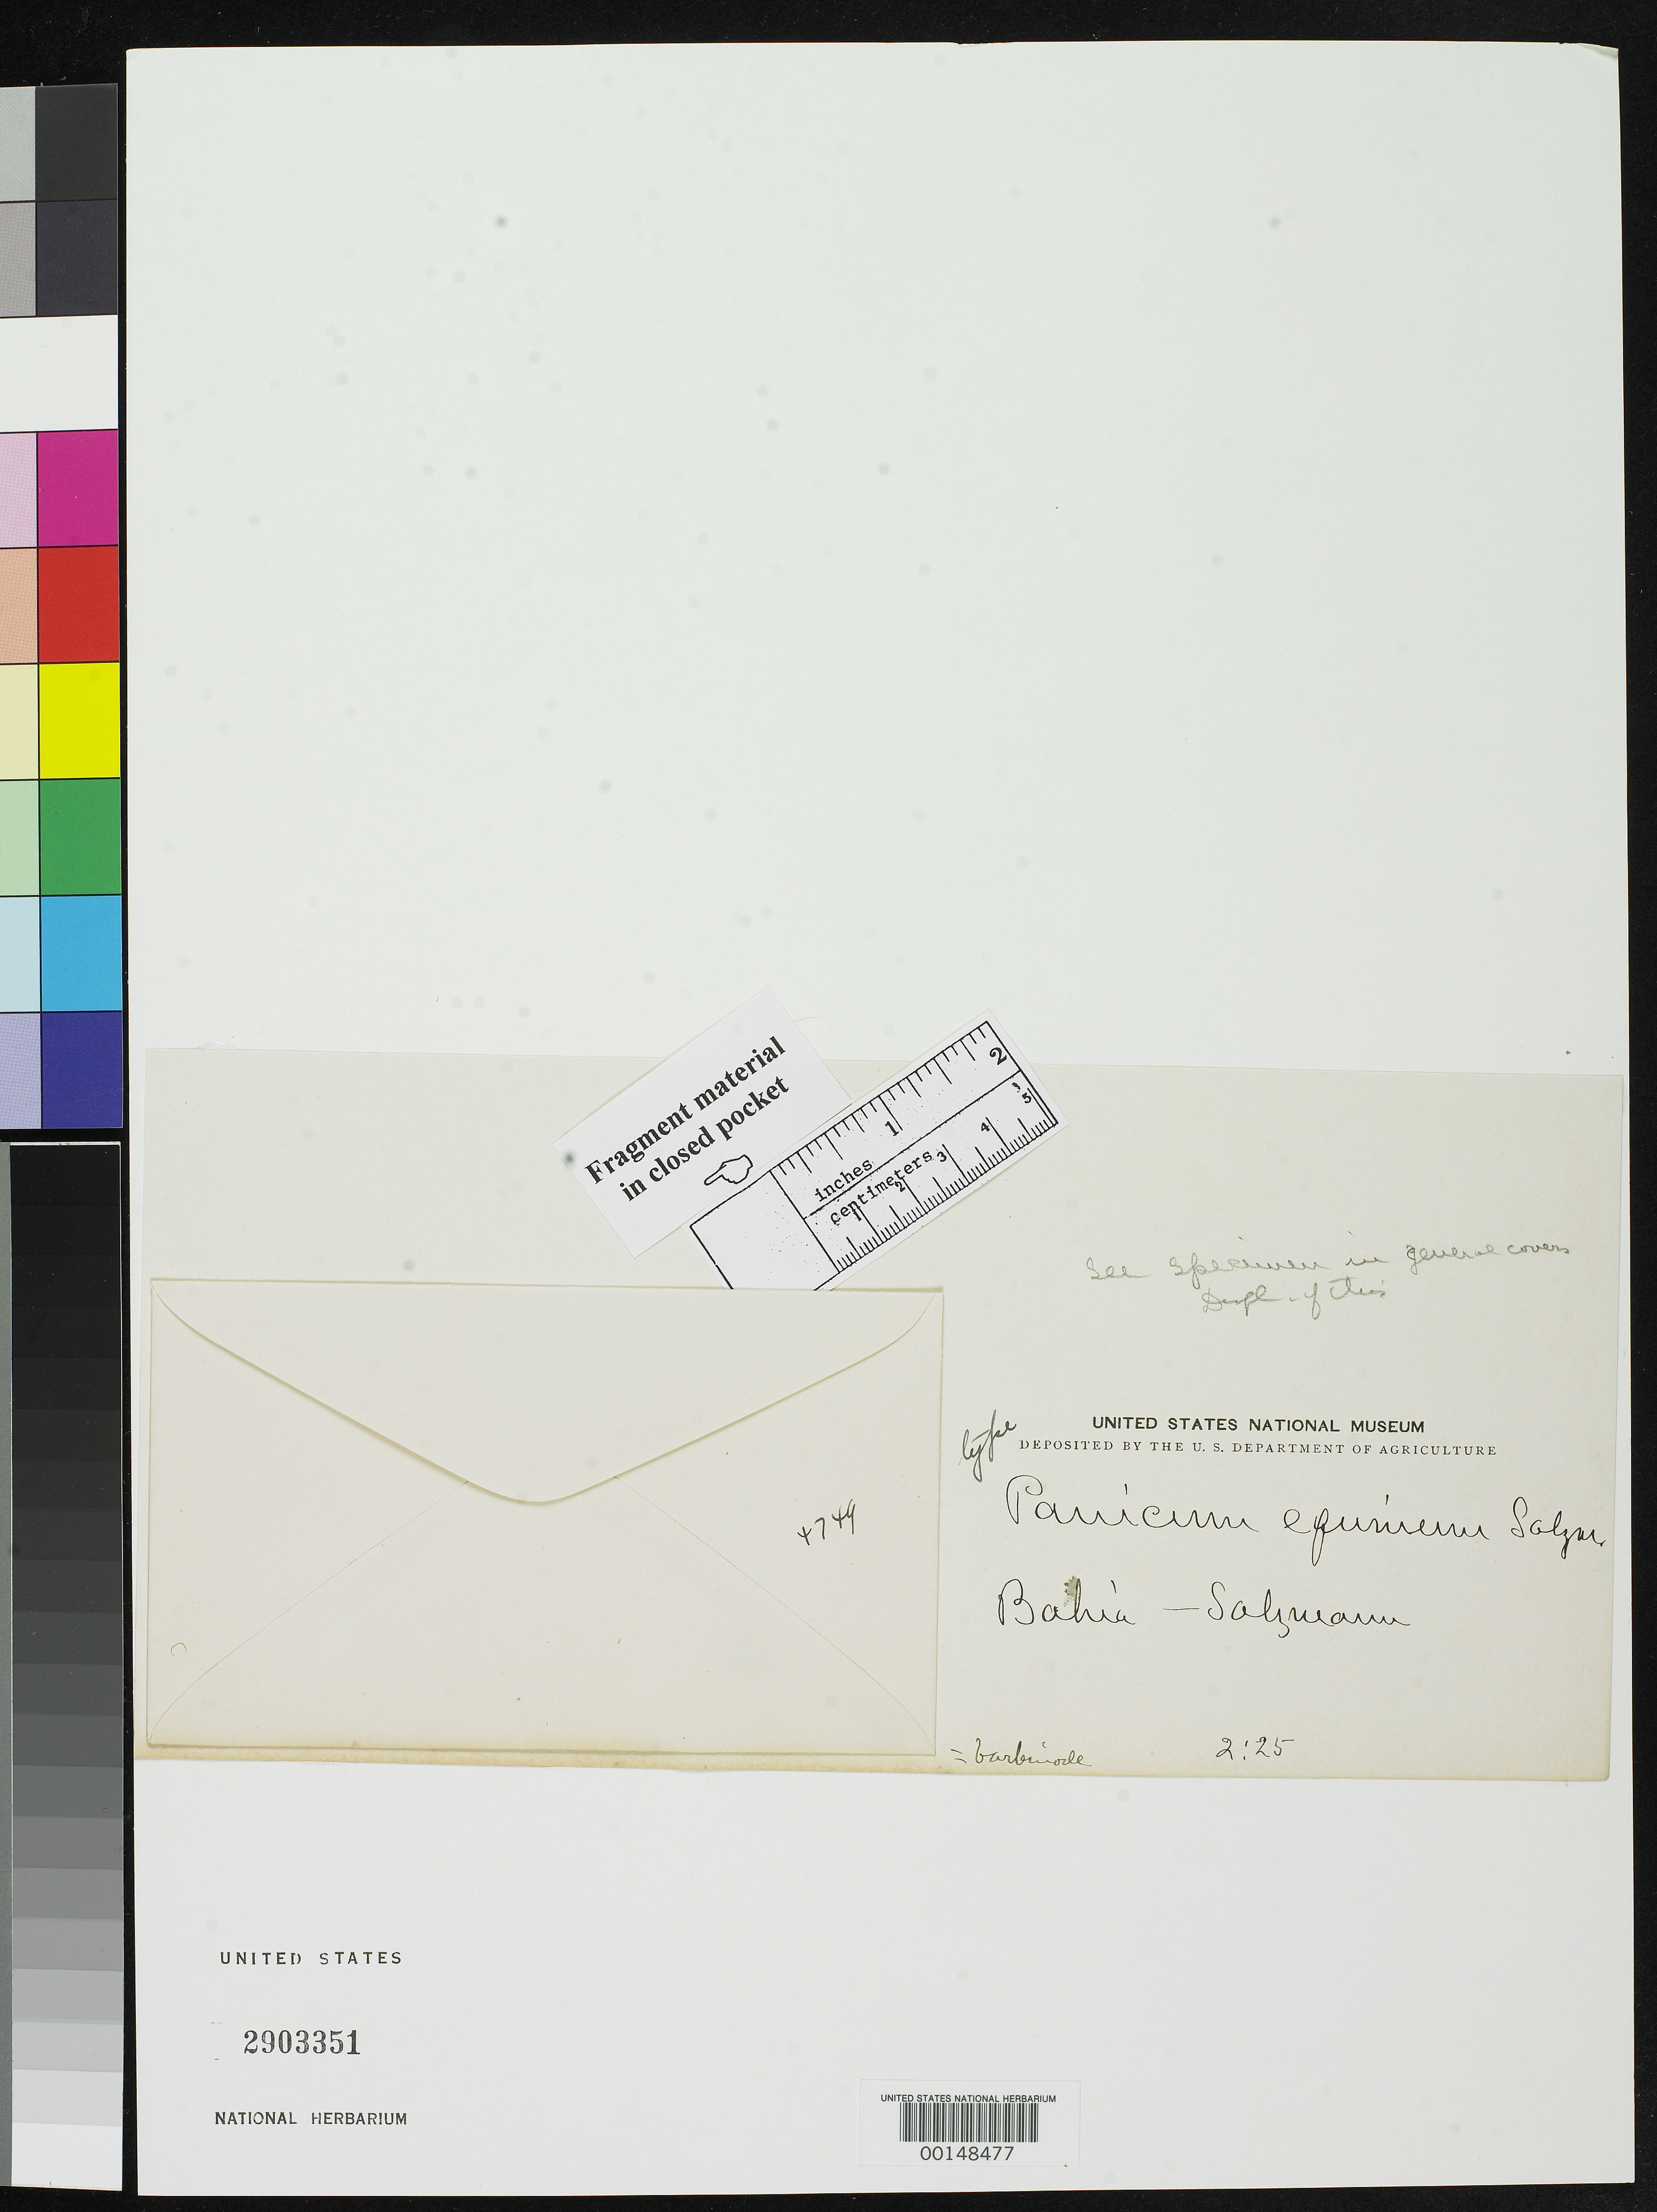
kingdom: Plantae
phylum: Tracheophyta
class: Liliopsida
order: Poales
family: Poaceae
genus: Panicum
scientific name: Panicum equinum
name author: Salzm. ex Steud.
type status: Type Fragment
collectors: P. Salzmann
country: Brazil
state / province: Bahia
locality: North of Esplanda city on road to Jaquera.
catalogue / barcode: US 2903351